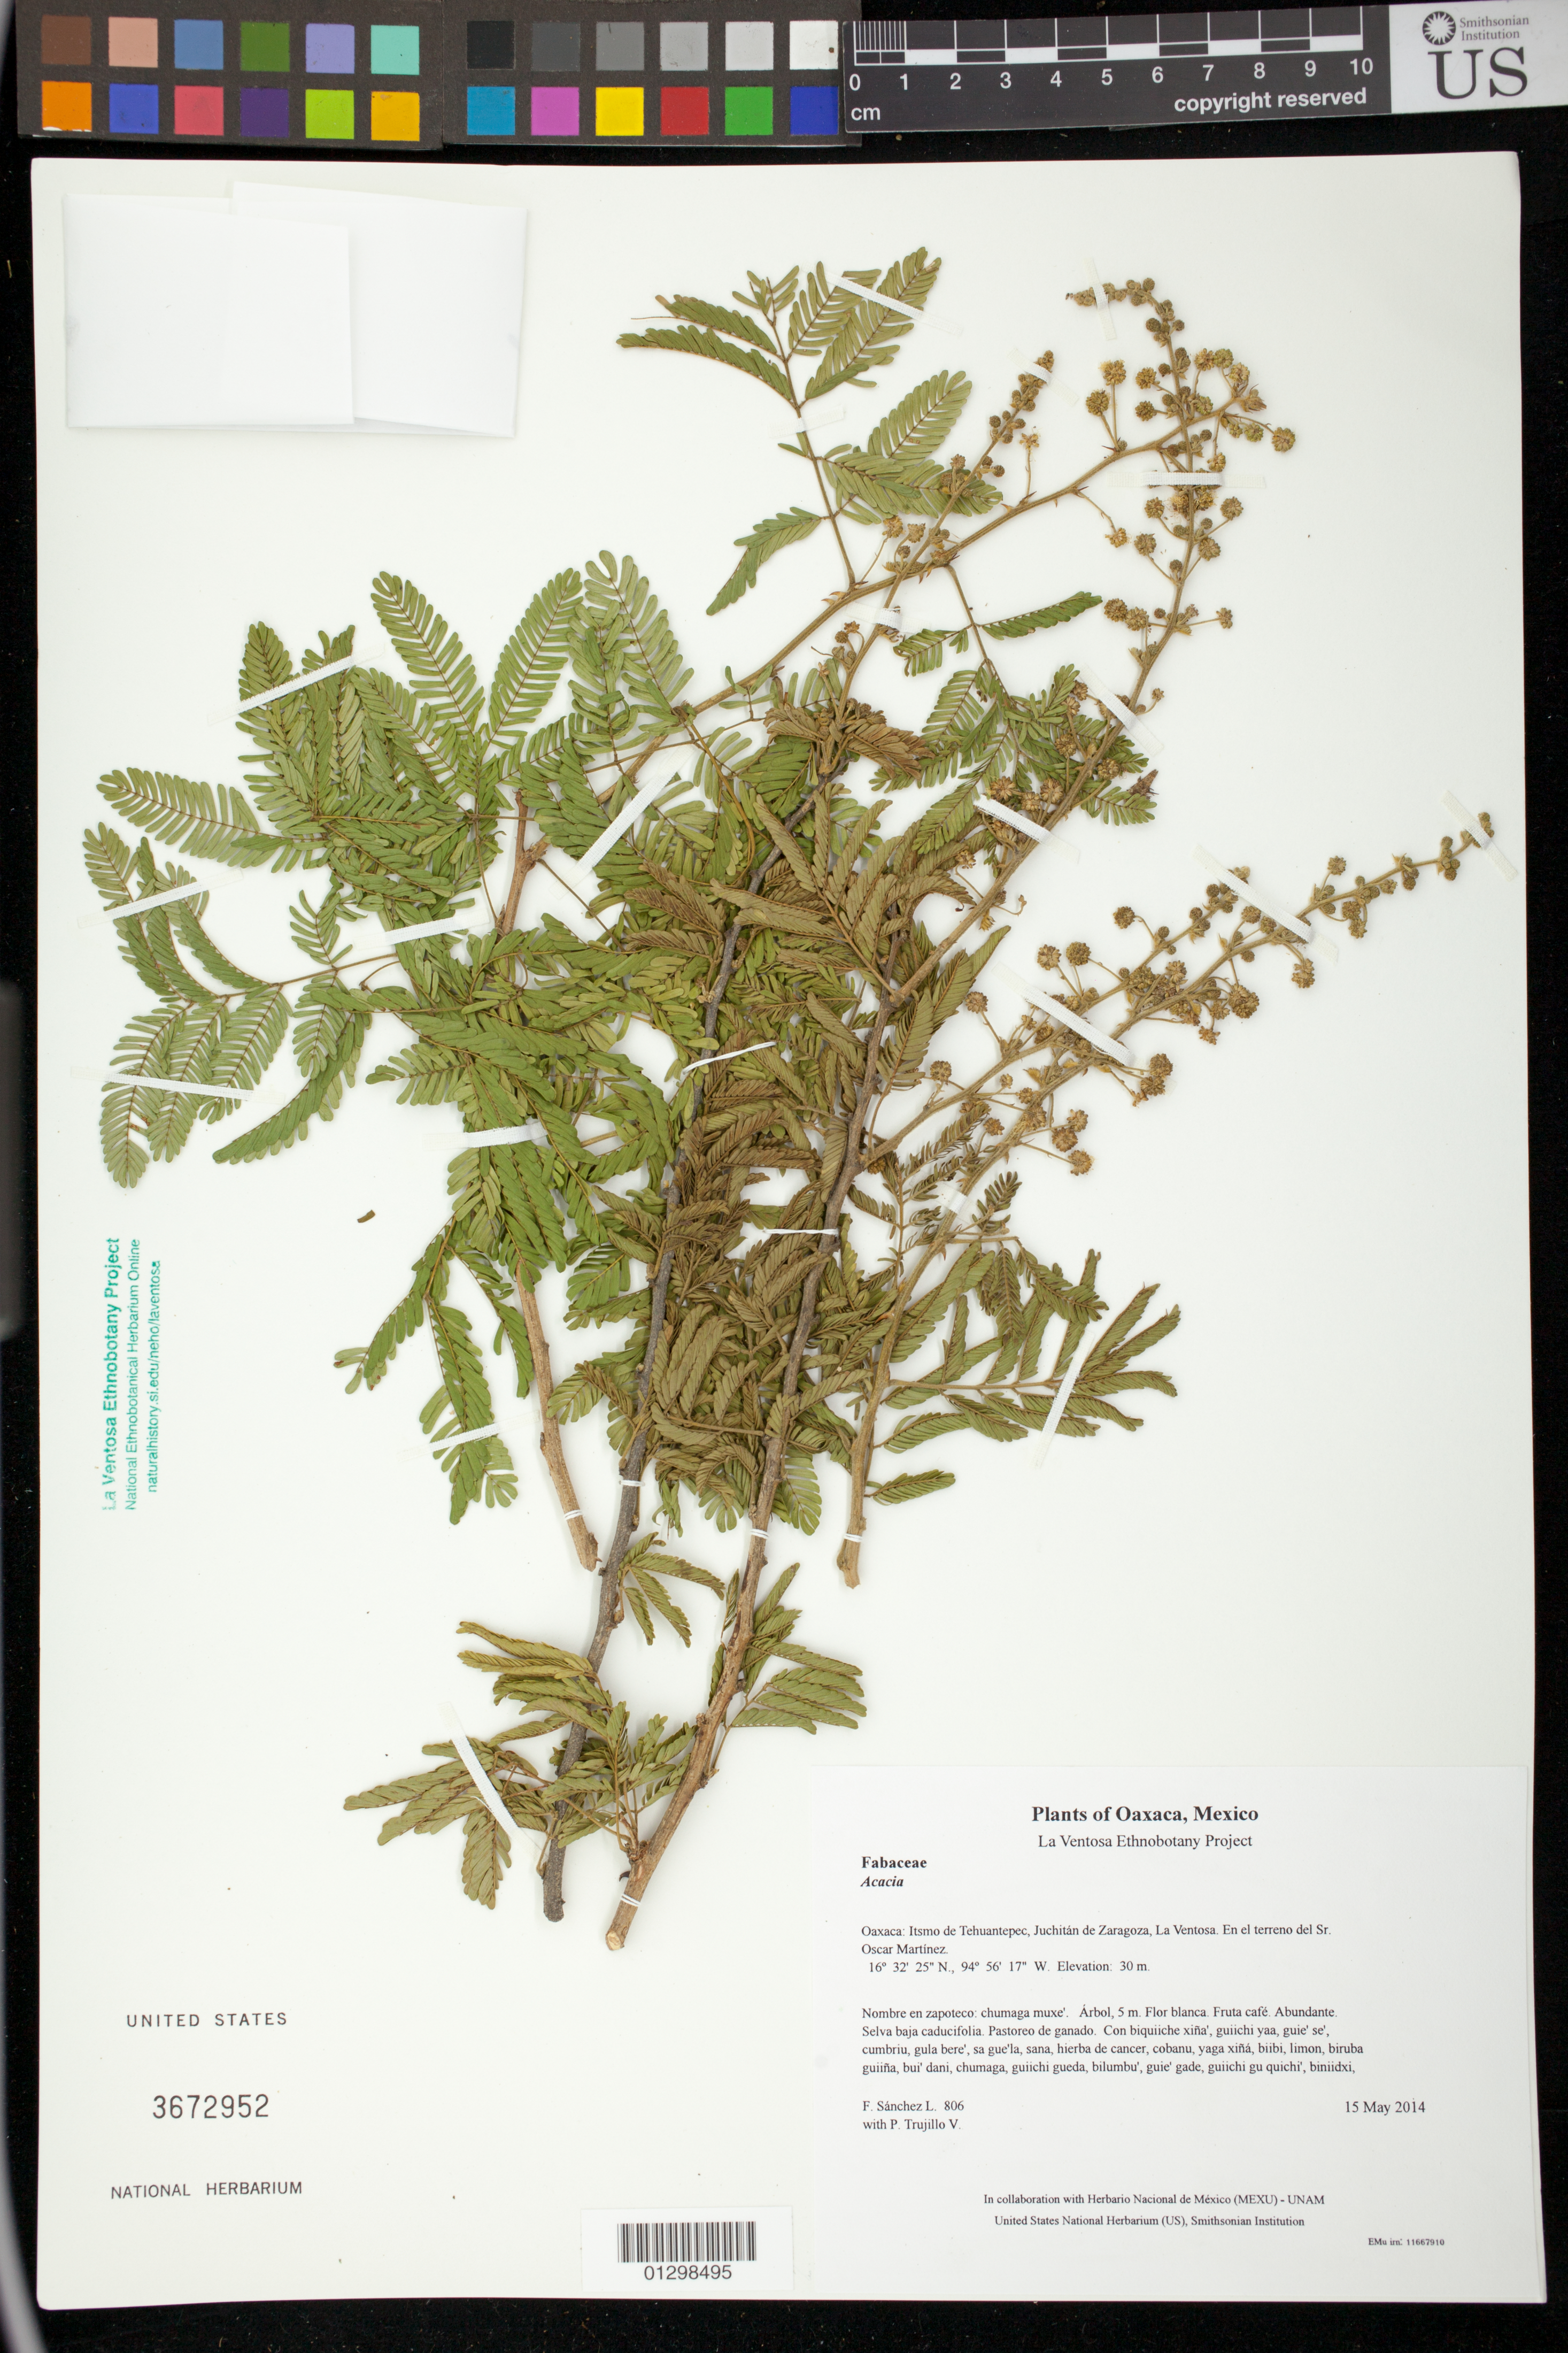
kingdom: Plantae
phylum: Tracheophyta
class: Magnoliopsida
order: Fabales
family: Fabaceae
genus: Mimosa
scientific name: Mimosa hexandra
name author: Micheli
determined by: Grether, R.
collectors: F. Sánchez L. & P. Trujillo V.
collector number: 806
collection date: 2014-05-15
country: Mexico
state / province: Oaxaca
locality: Itsmo de Tehuantepec, Juchitán de Zaragoza, La Ventosa. En el terreno del Sr. Oscar Martínez.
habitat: Selva baja caducifolia. Pastoreo de ganado.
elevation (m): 30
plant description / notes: JEBOT, MEXU, SERO, US; Yaga. 5 m. Guie' naquichi'. Cuaananaxhi namuu. Stale.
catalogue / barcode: US 3672952